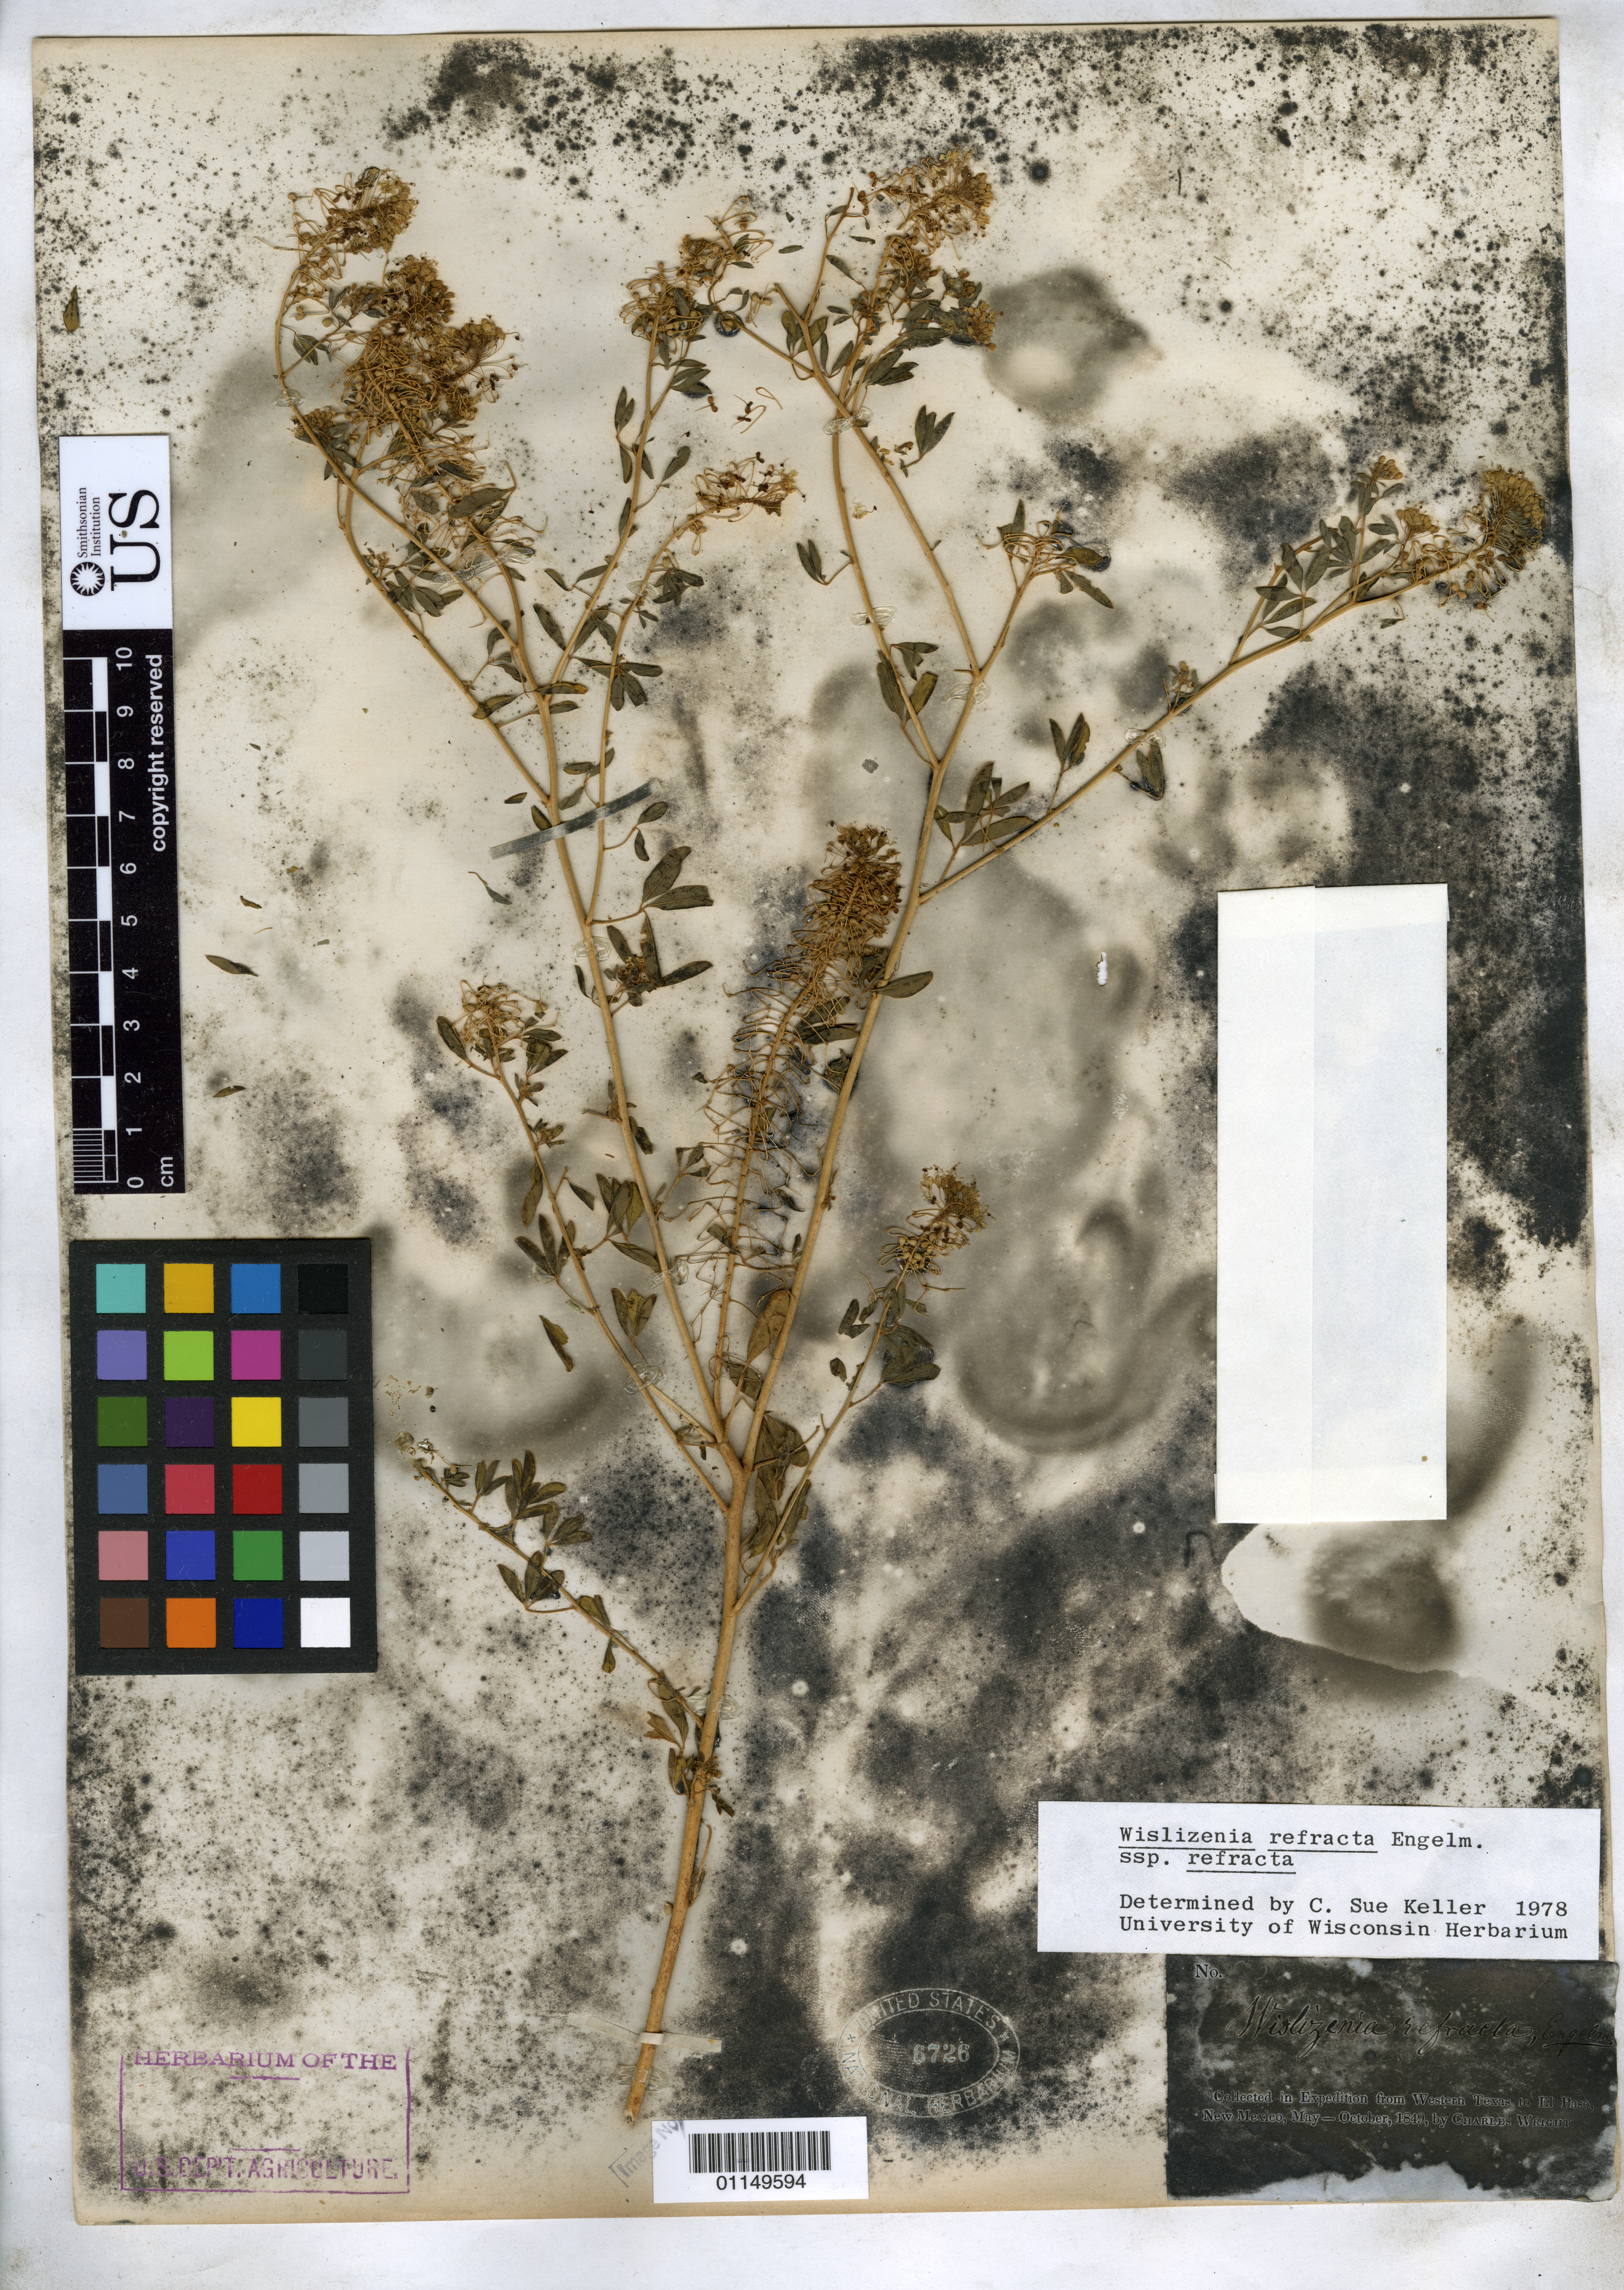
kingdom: Plantae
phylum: Tracheophyta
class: Magnoliopsida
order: Brassicales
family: Cleomaceae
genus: Cleomella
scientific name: Cleomella refracta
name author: (Engelm.) J.C. Hall & Roalson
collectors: C. Wright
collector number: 20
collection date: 1849-05/1849-10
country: United States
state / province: New Mexico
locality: Western Texas to El Paso.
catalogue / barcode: US 6726